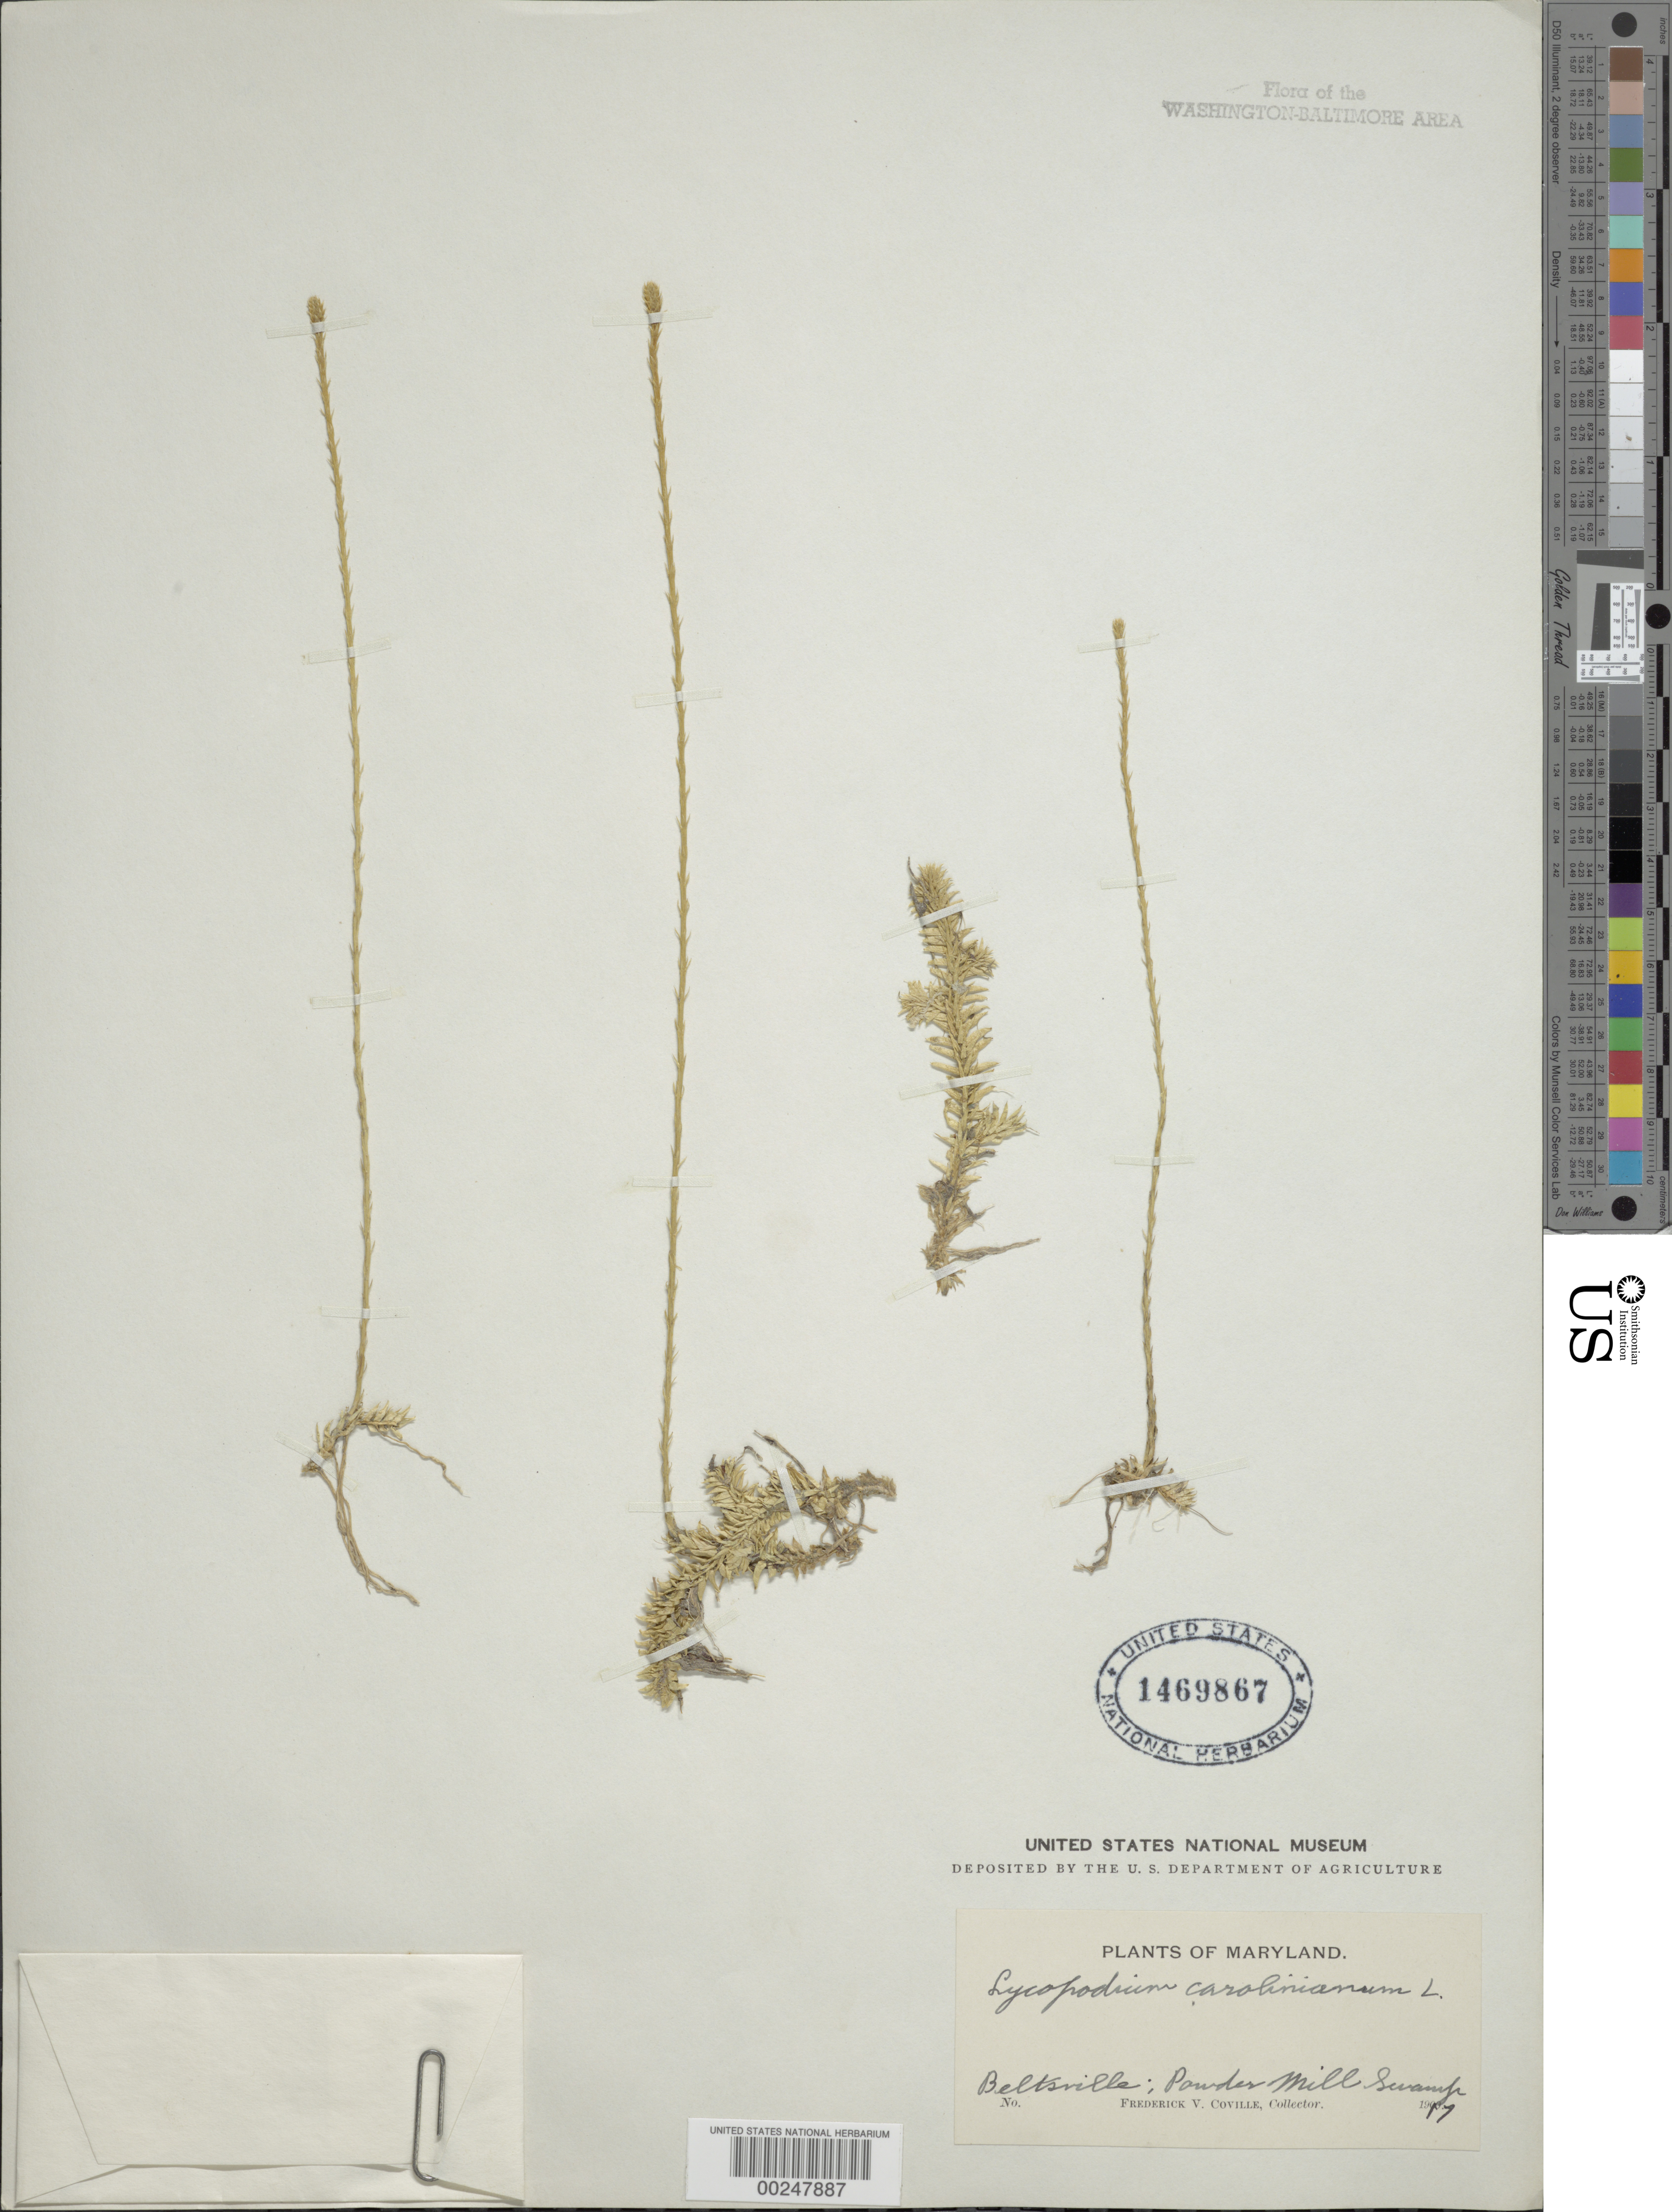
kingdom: Plantae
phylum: Tracheophyta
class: Lycopodiopsida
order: Lycopodiales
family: Lycopodiaceae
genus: Pseudolycopodiella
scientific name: Pseudolycopodiella caroliniana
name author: (L.) Holub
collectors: F. V. Coville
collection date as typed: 1917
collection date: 1917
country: United States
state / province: Maryland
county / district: Prince George's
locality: Powder Mill Bogs, west of Beltsville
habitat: Bog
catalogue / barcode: US 1469867